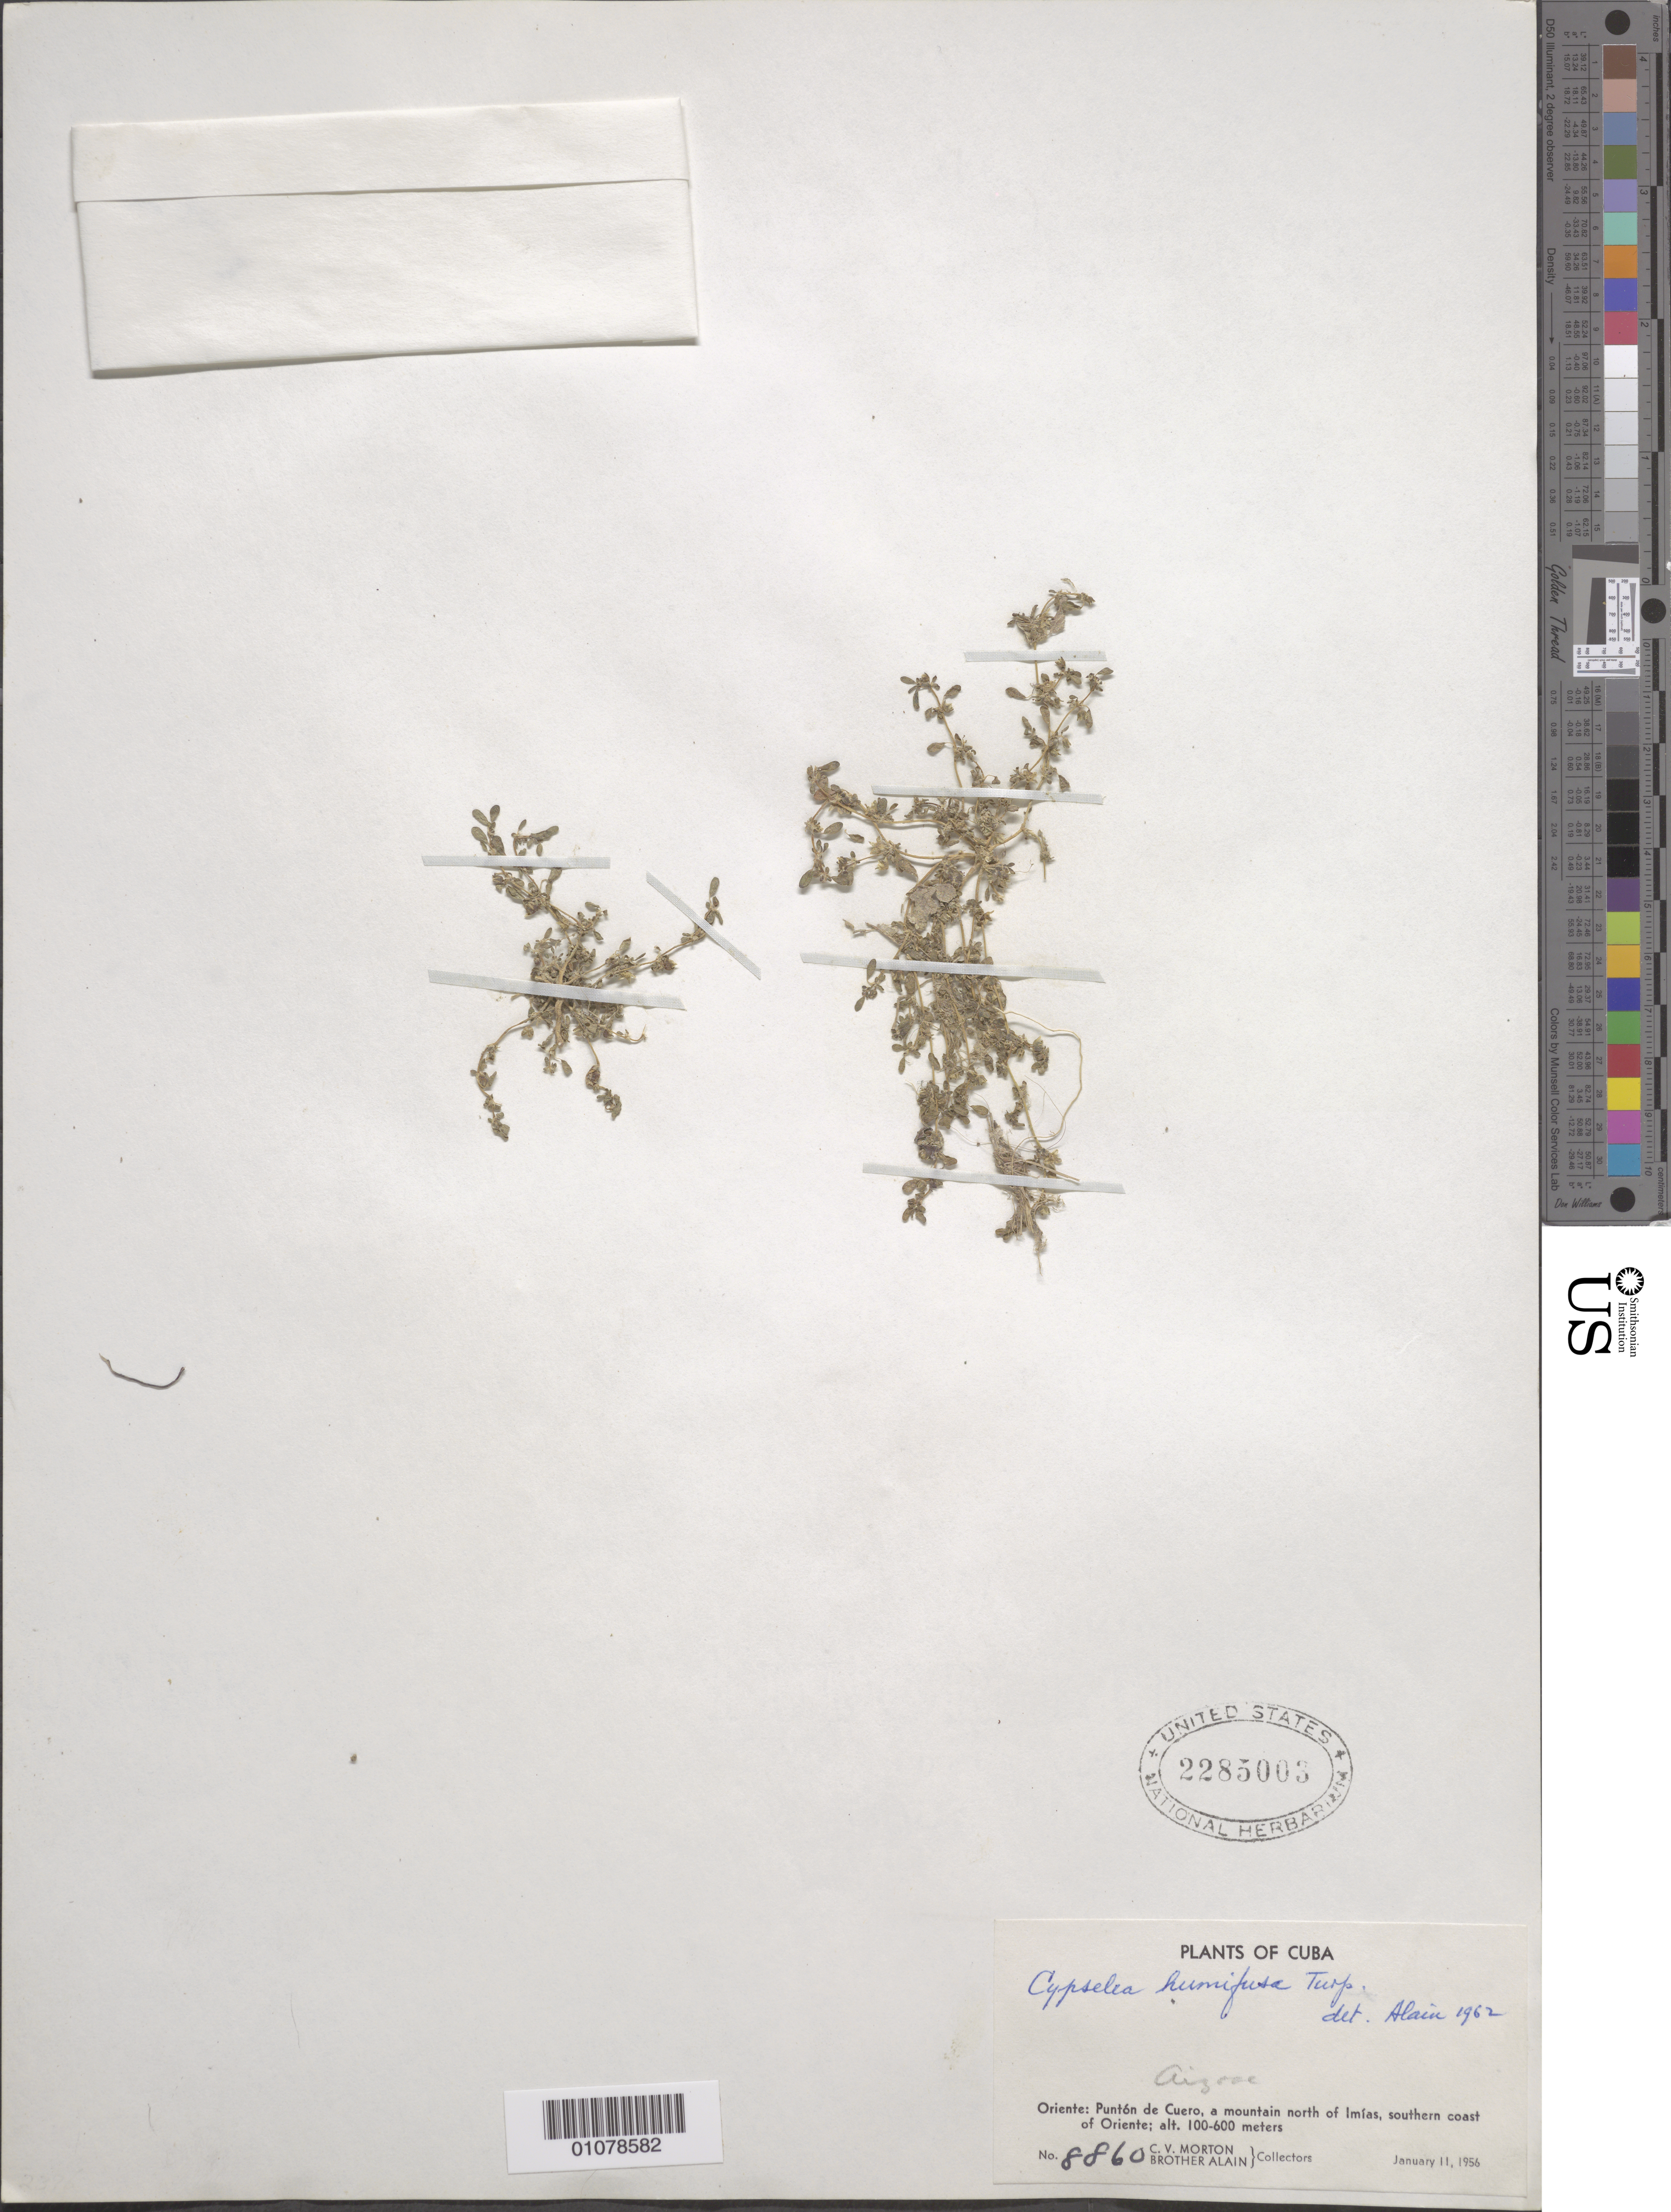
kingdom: Plantae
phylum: Tracheophyta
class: Magnoliopsida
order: Caryophyllales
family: Aizoaceae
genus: Sesuvium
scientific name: Sesuvium humifusum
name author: (Turpin) Bohley & G. Kadereit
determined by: Strong, Mark T., (BOT), Smithsonian Institution - National Museum of Natural History (UNITED STATES)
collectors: C. V. Morton & A. H. Liogier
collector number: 8860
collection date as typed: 11 Jan 1956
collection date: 1956-01-11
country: Cuba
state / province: Guantanamo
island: Cuba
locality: S coast of Oriente: Punton de Cuero, a mountain N of Imias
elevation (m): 100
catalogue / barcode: US 2285003